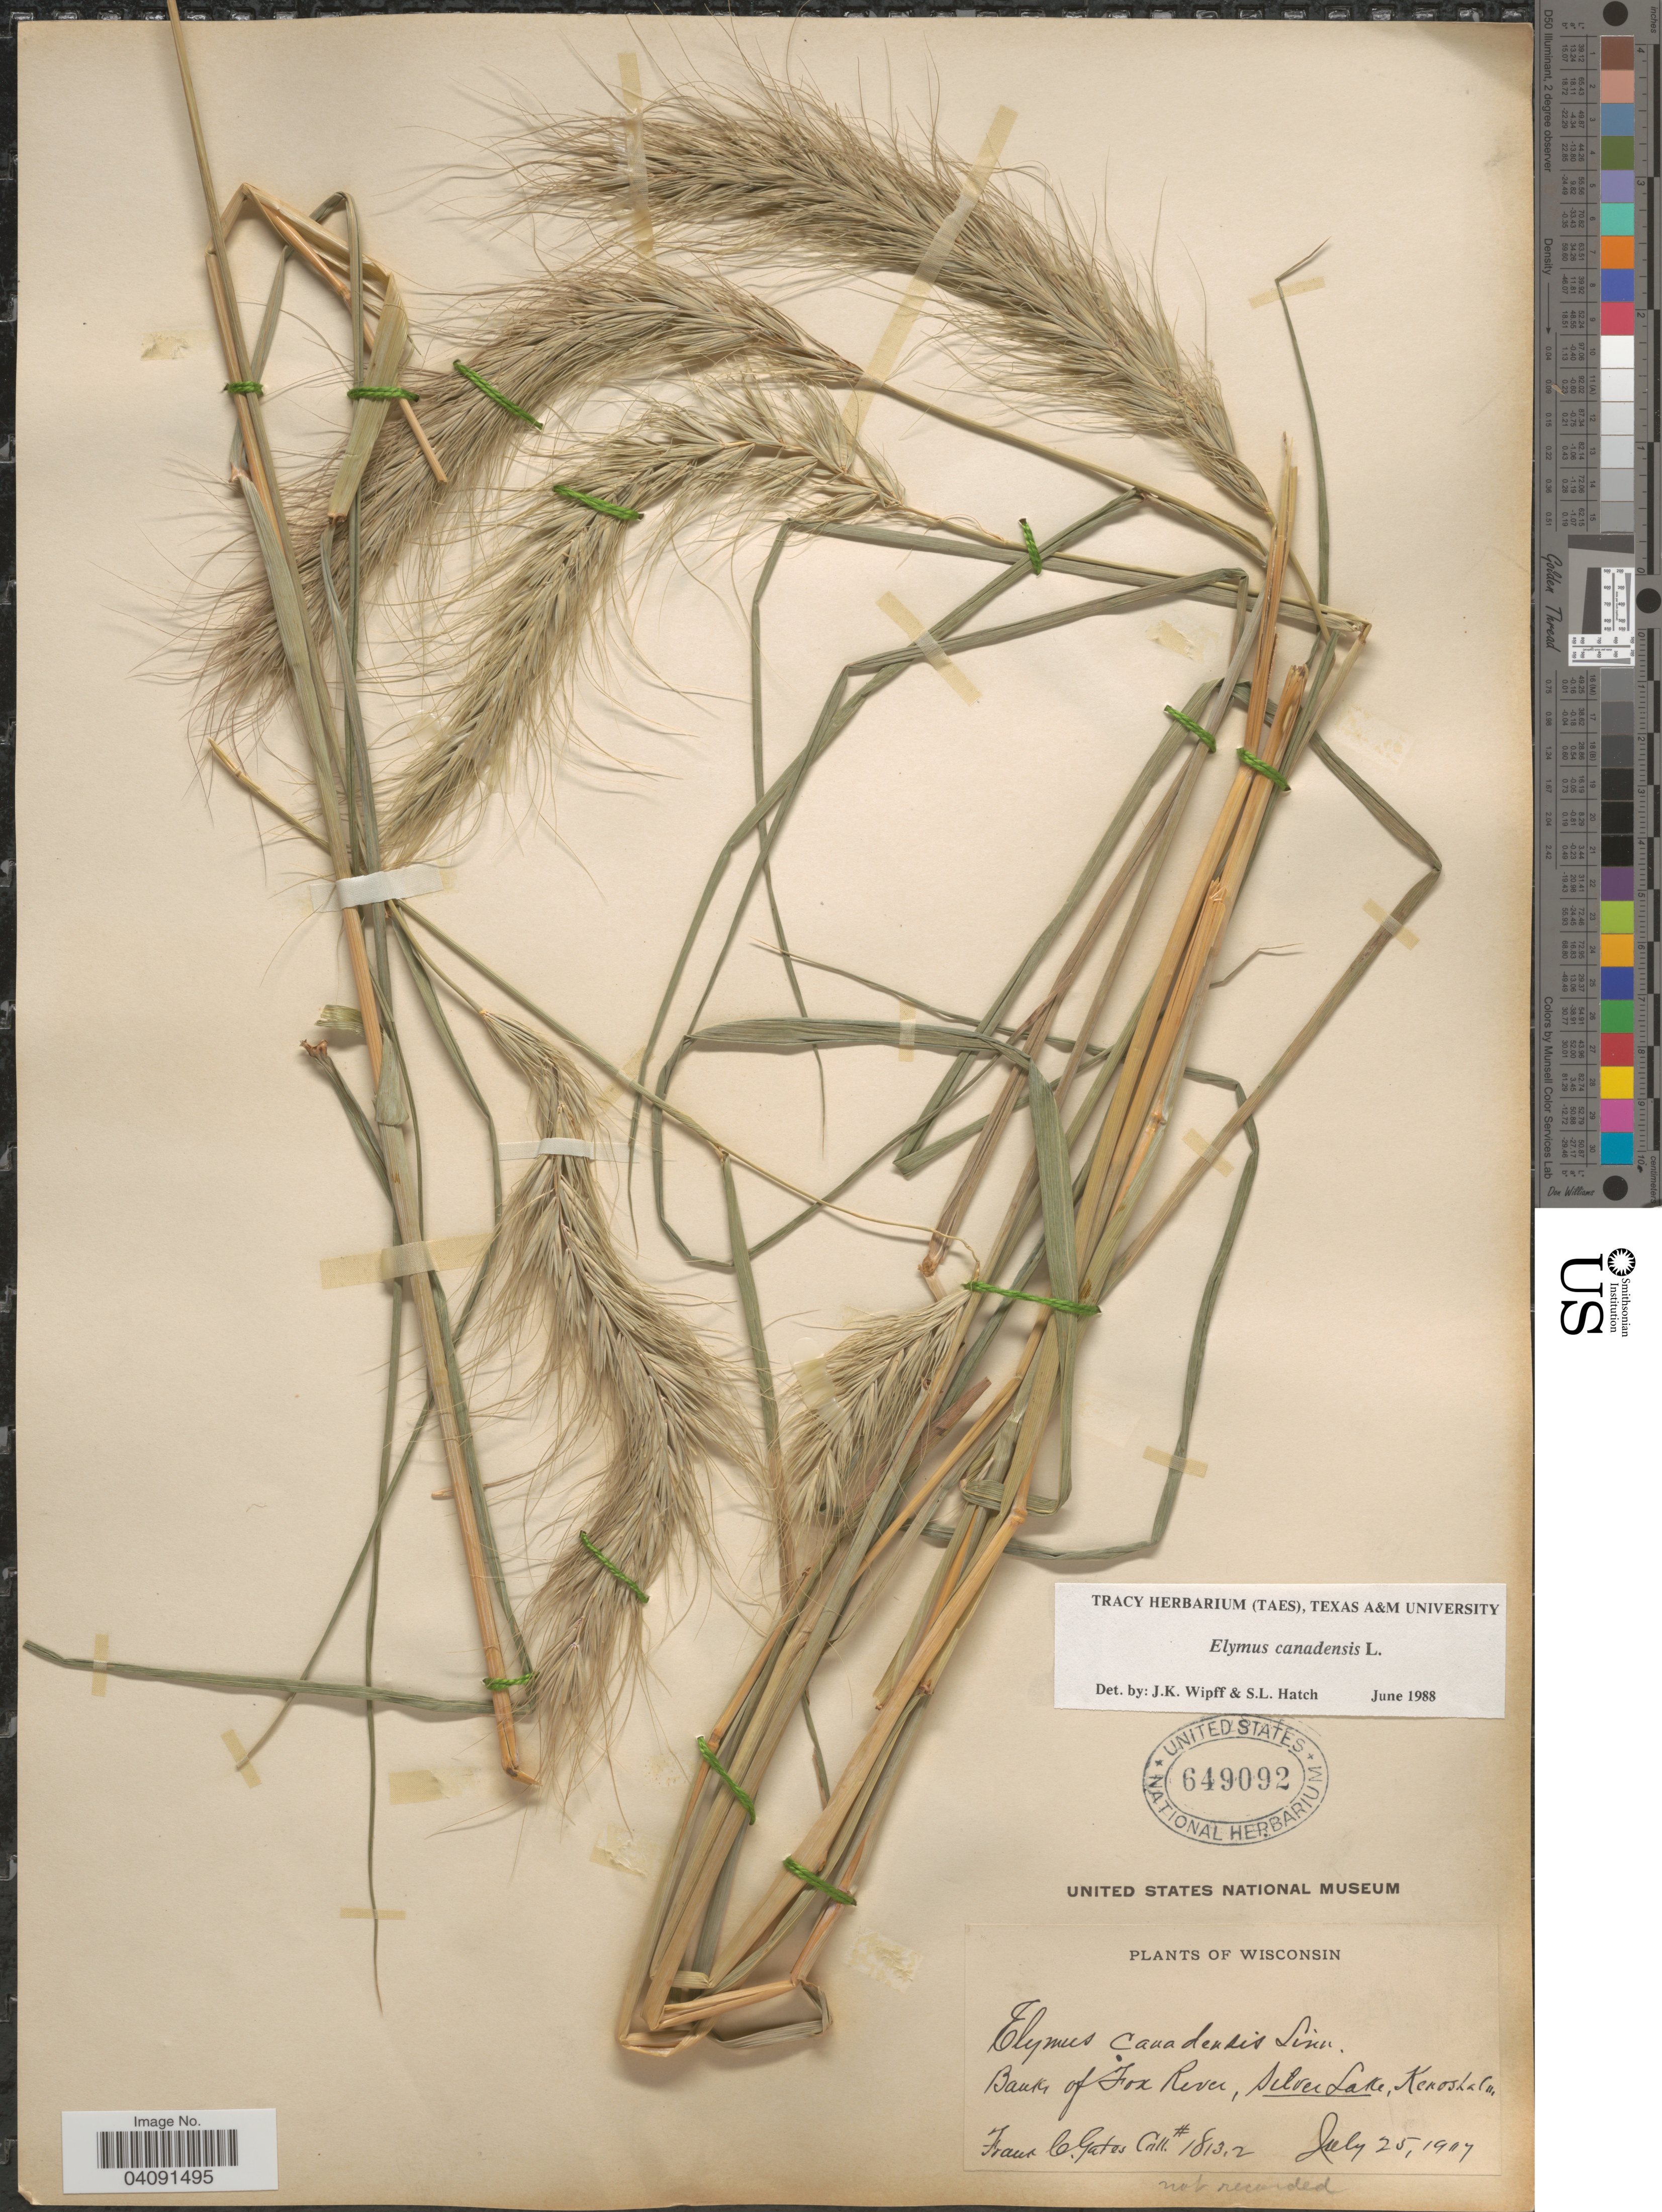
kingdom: Plantae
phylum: Tracheophyta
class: Liliopsida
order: Poales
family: Poaceae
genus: Elymus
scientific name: Elymus canadensis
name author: L.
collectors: F. C. Gates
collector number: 1813.2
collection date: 1907-07-25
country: United States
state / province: Wisconsin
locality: Banks of Fox River, Silver Lake, Kenosha Co.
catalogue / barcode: US 649092